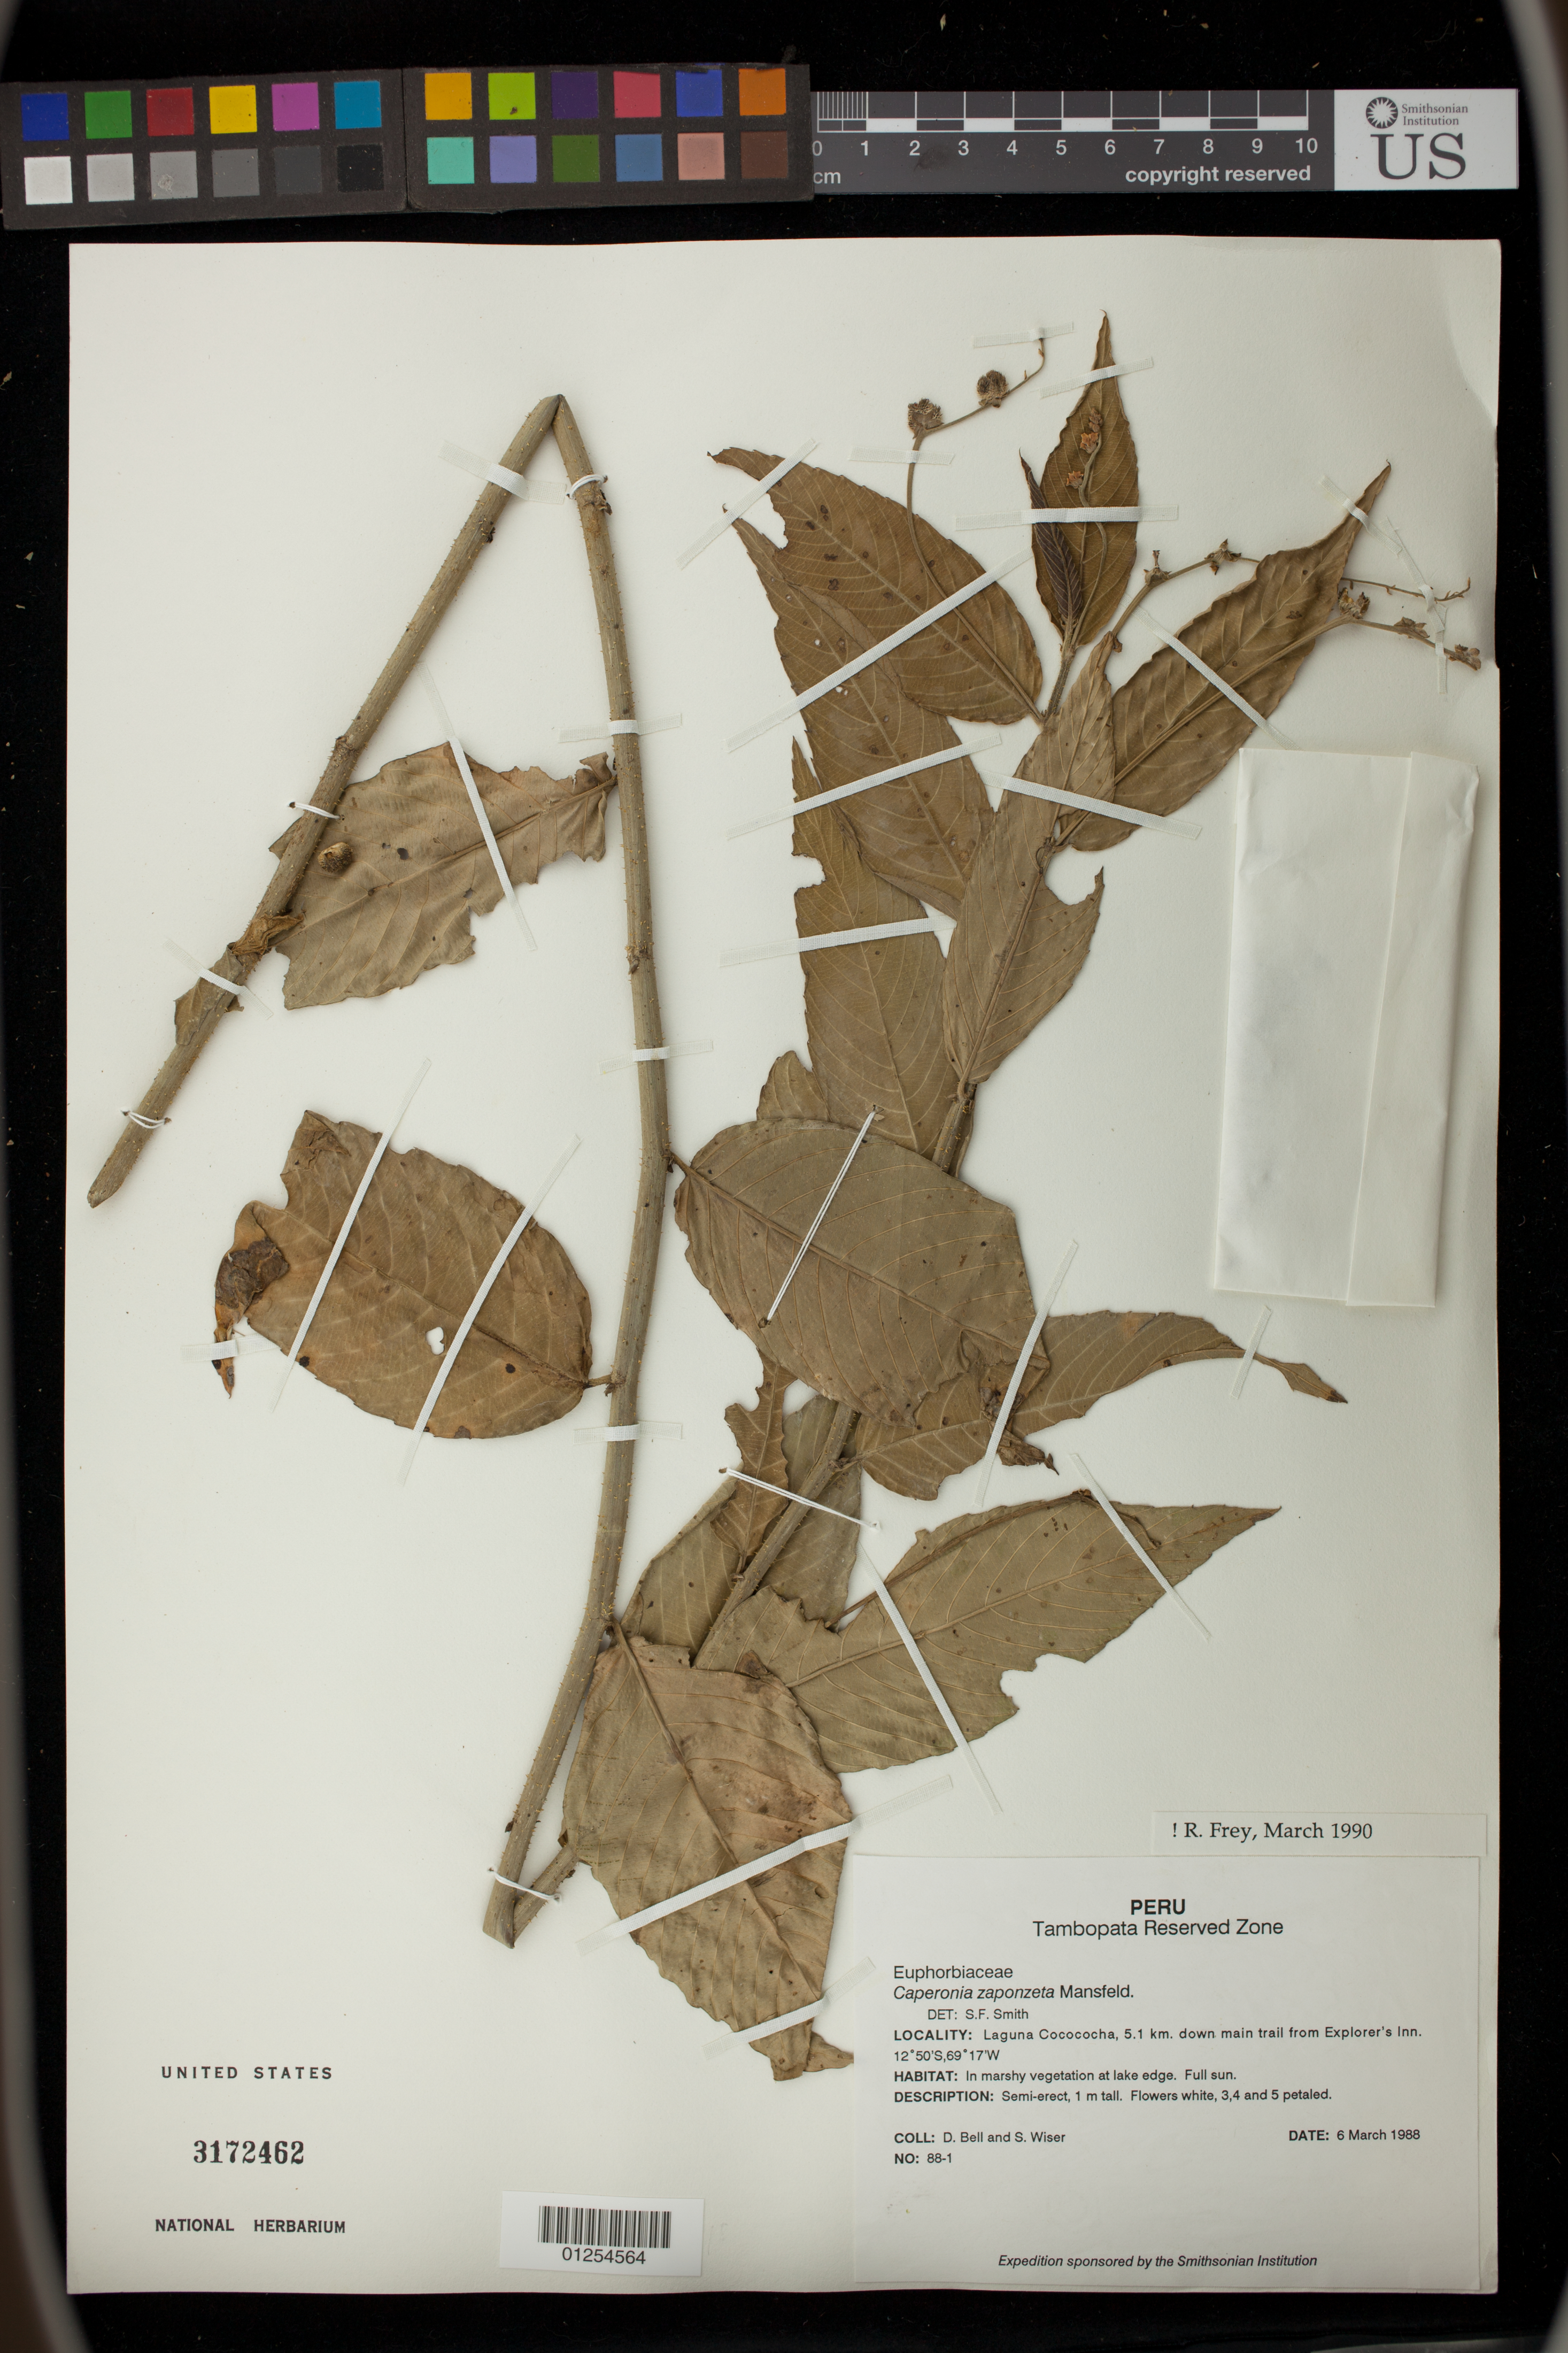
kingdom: Plantae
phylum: Tracheophyta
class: Magnoliopsida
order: Malpighiales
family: Euphorbiaceae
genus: Caperonia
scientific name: Caperonia zaponzeta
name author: Mansf.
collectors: D. A. Bell & S. Wiser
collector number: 88-1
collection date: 1988-03-06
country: Peru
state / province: Madre de Dios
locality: Tambopata Reserved Zone, Laguna Cocococha, 5.1 km. down main trail from Explorer's Inn.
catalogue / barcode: US 3172462